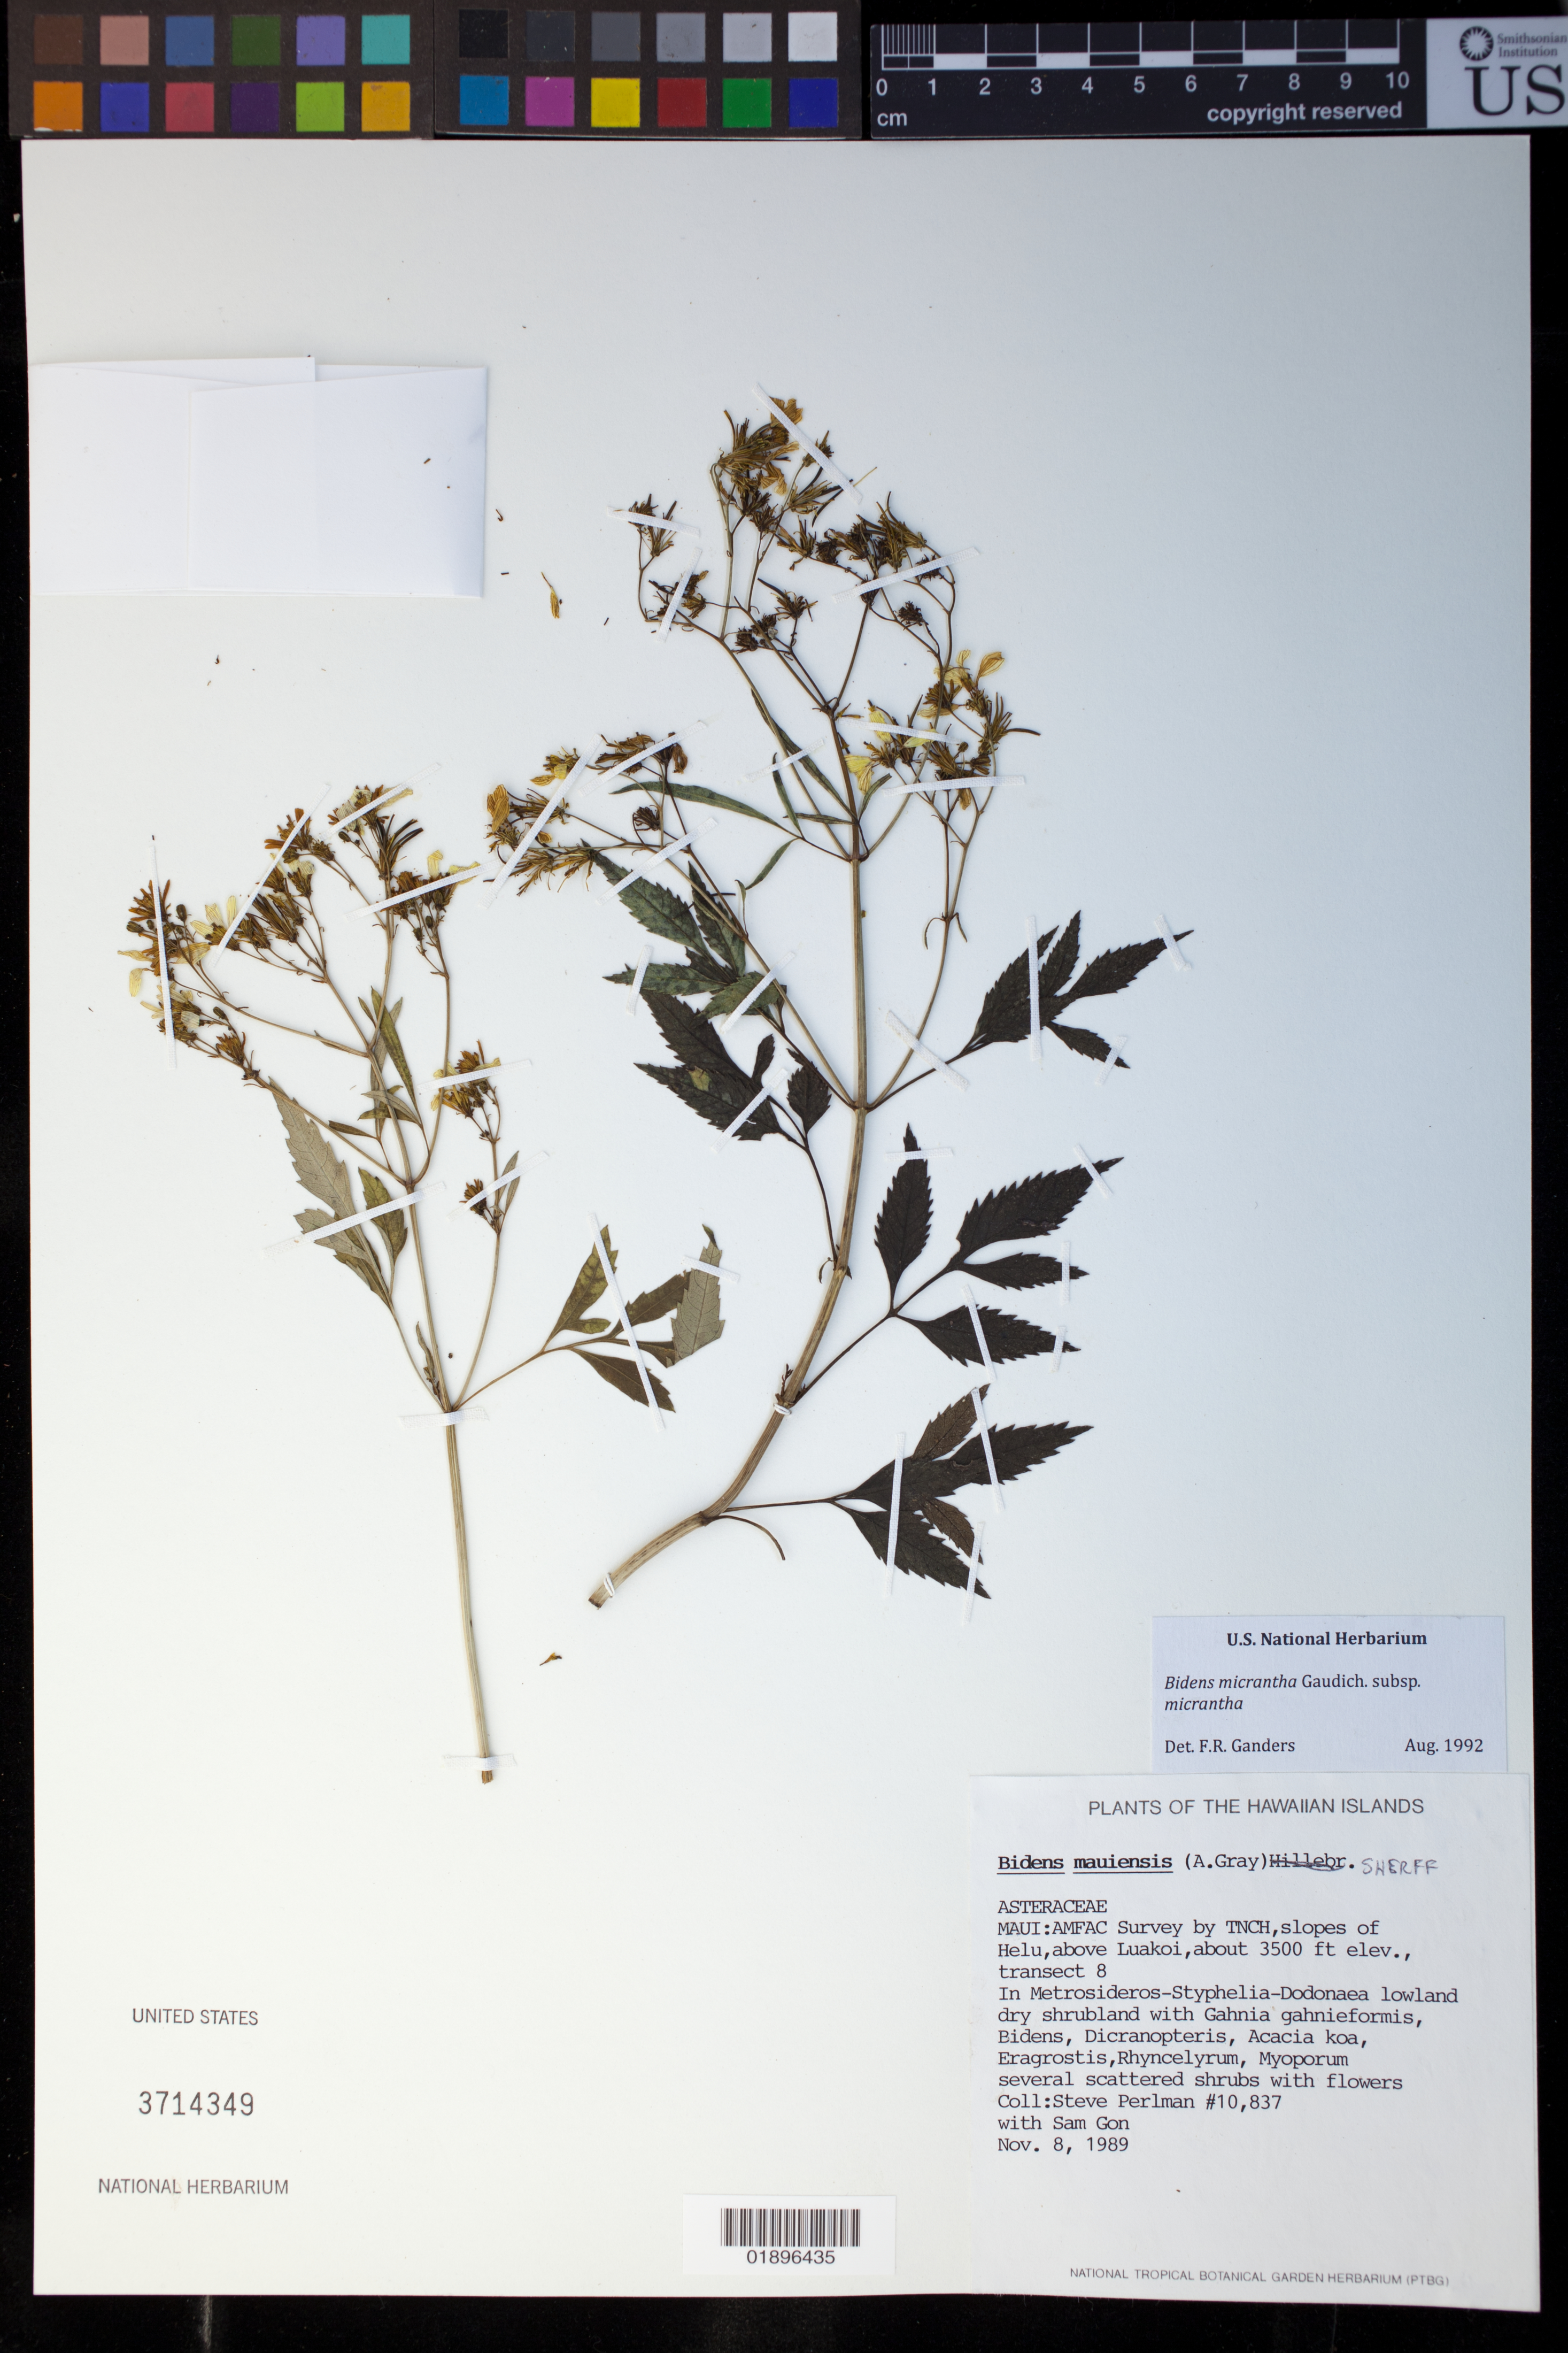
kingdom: Plantae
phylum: Tracheophyta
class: Magnoliopsida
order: Asterales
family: Asteraceae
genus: Bidens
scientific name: Bidens micrantha subsp. micrantha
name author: Gaudich. ex Cass.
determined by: Wagner, W. L., (BOT), Smithsonian Institution - National Museum of Natural History (UNITED STATES)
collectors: S. P. Perlman & S. Gon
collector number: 10837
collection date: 1989-11-08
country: United States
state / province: Hawaii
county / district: Maui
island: Maui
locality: AMFAC survey by TNCH, slopes of Helu, above Luakoi, transect 8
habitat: Lowland dry shrubland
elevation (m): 1067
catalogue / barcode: US 3714349